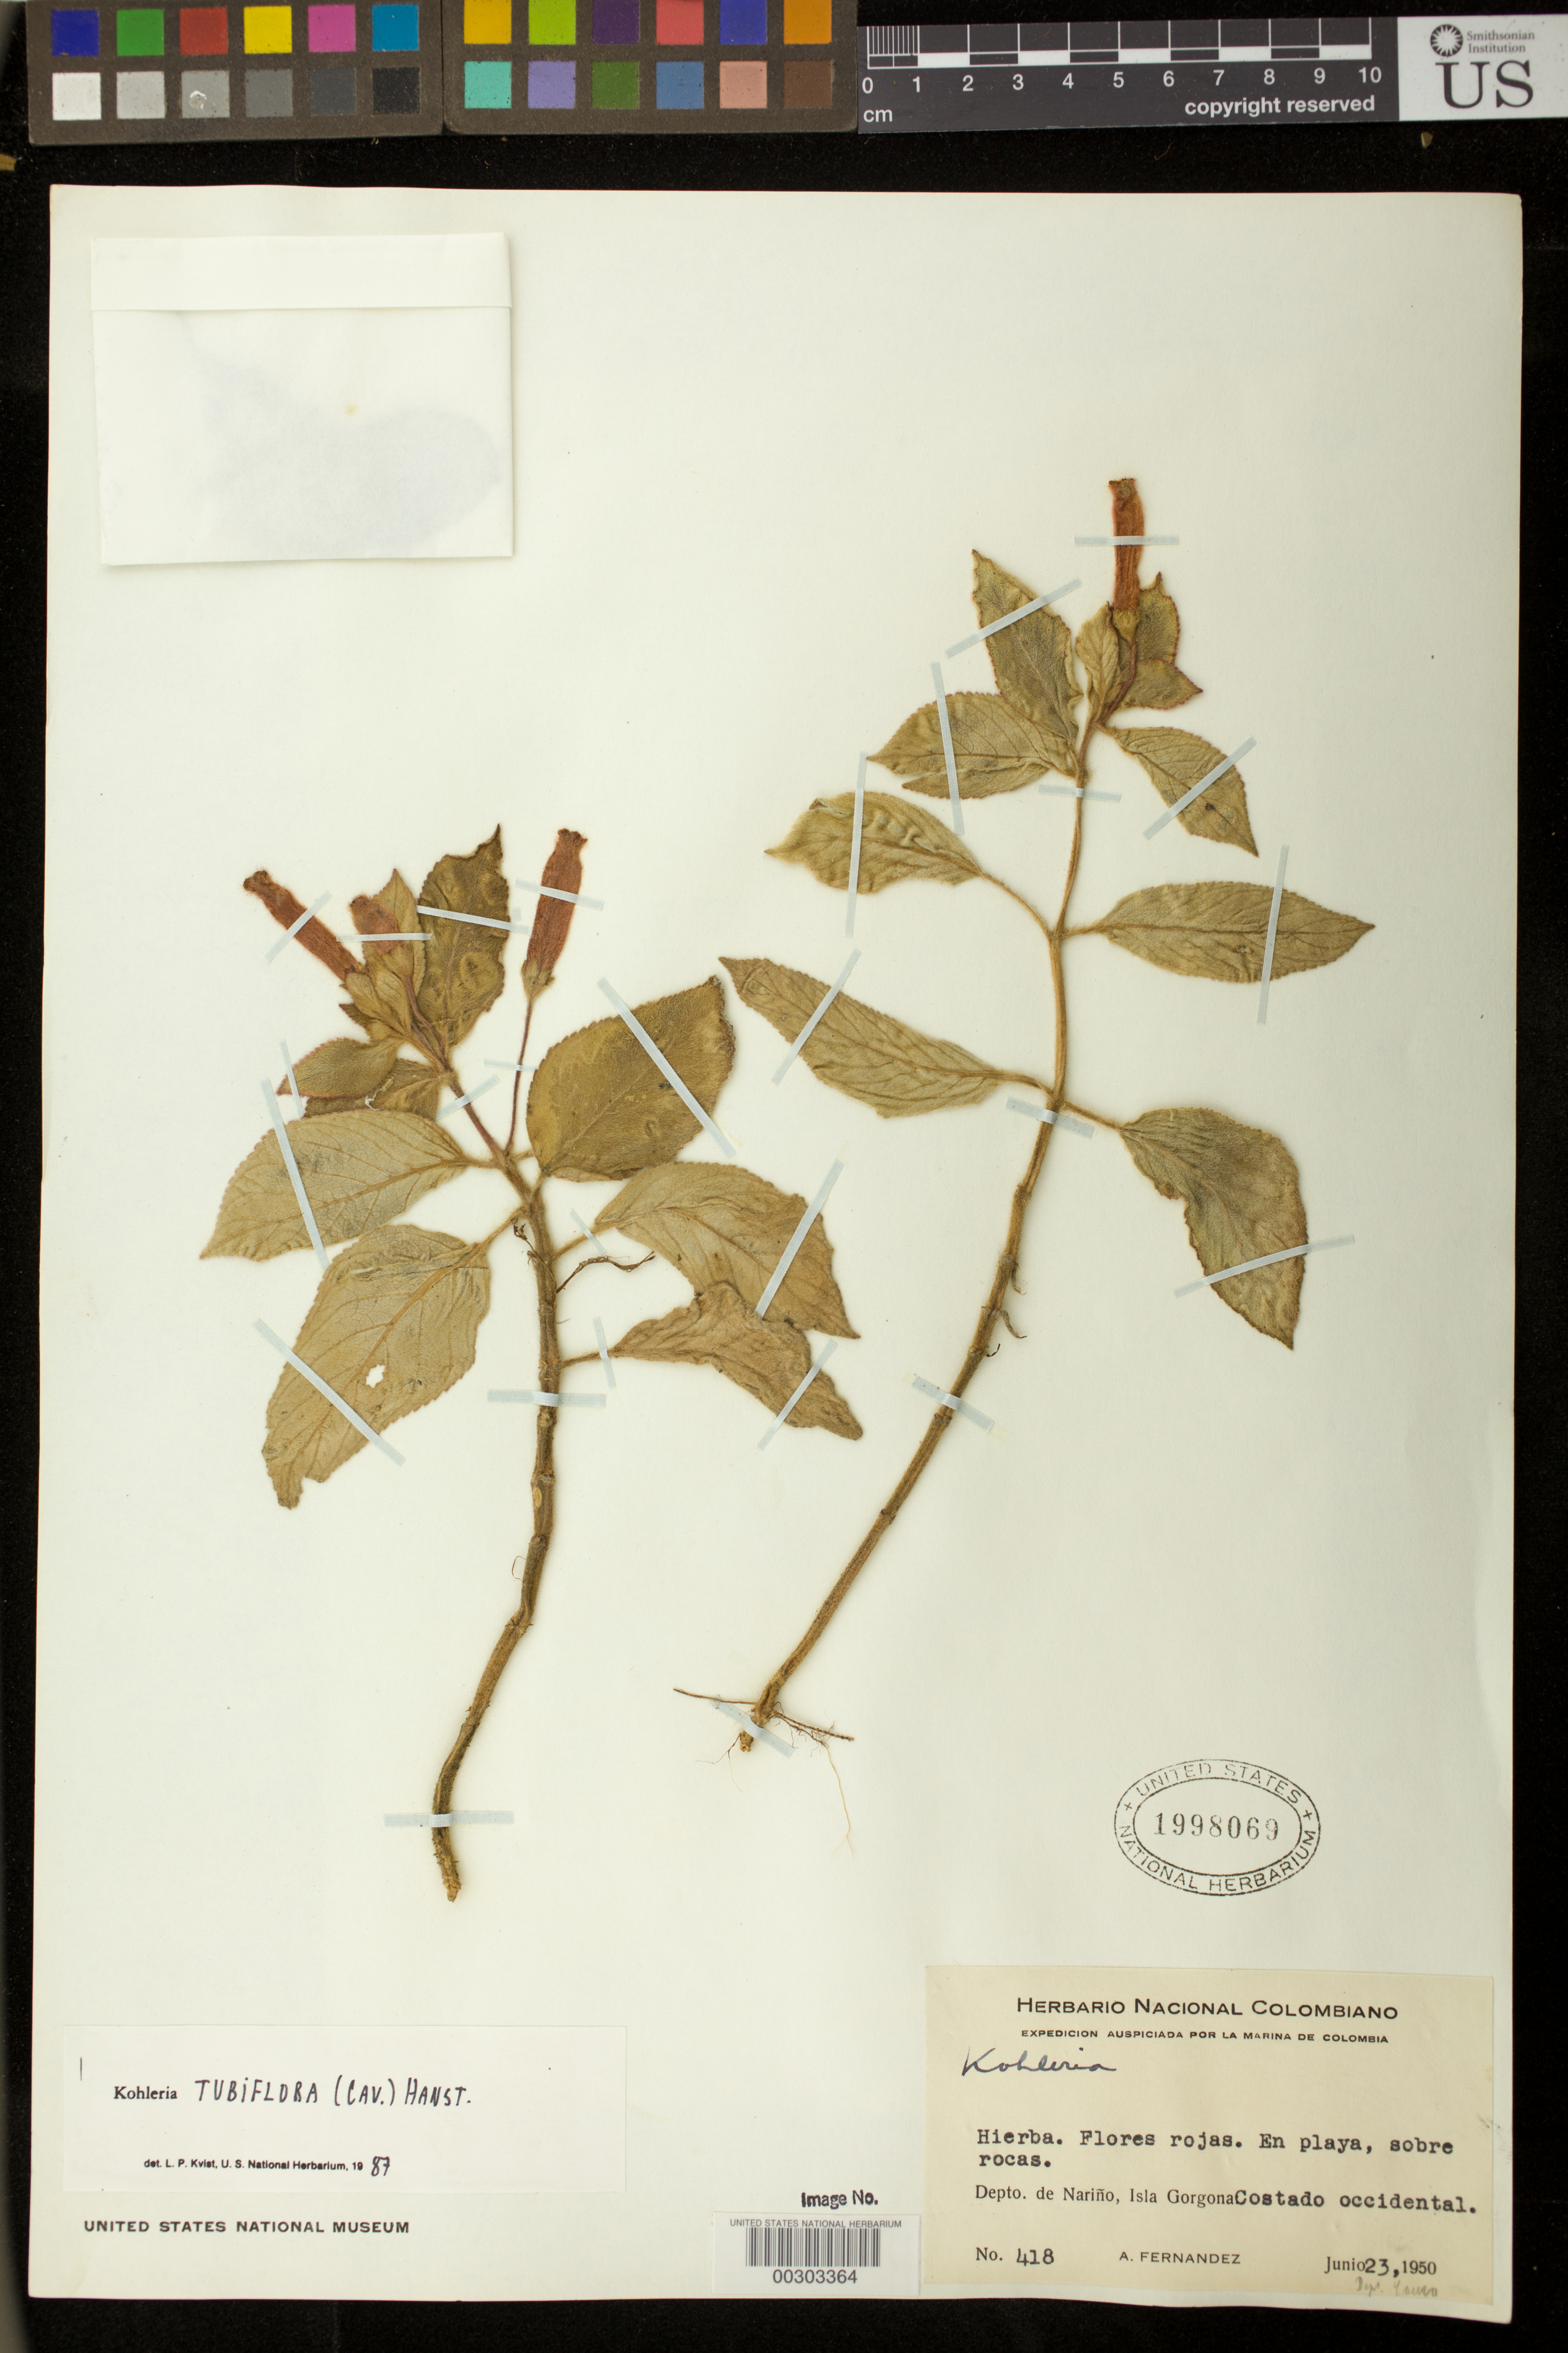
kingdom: Plantae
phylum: Tracheophyta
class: Magnoliopsida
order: Lamiales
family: Gesneriaceae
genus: Kohleria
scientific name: Kohleria tubiflora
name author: (Cav.) Hanst.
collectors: A. Fernandez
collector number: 418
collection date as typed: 23 Jun 1950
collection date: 1950-06-23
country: Colombia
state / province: Nariño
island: Isla Gorgona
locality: Isla Gorgona, costado occidental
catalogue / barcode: US 1998069